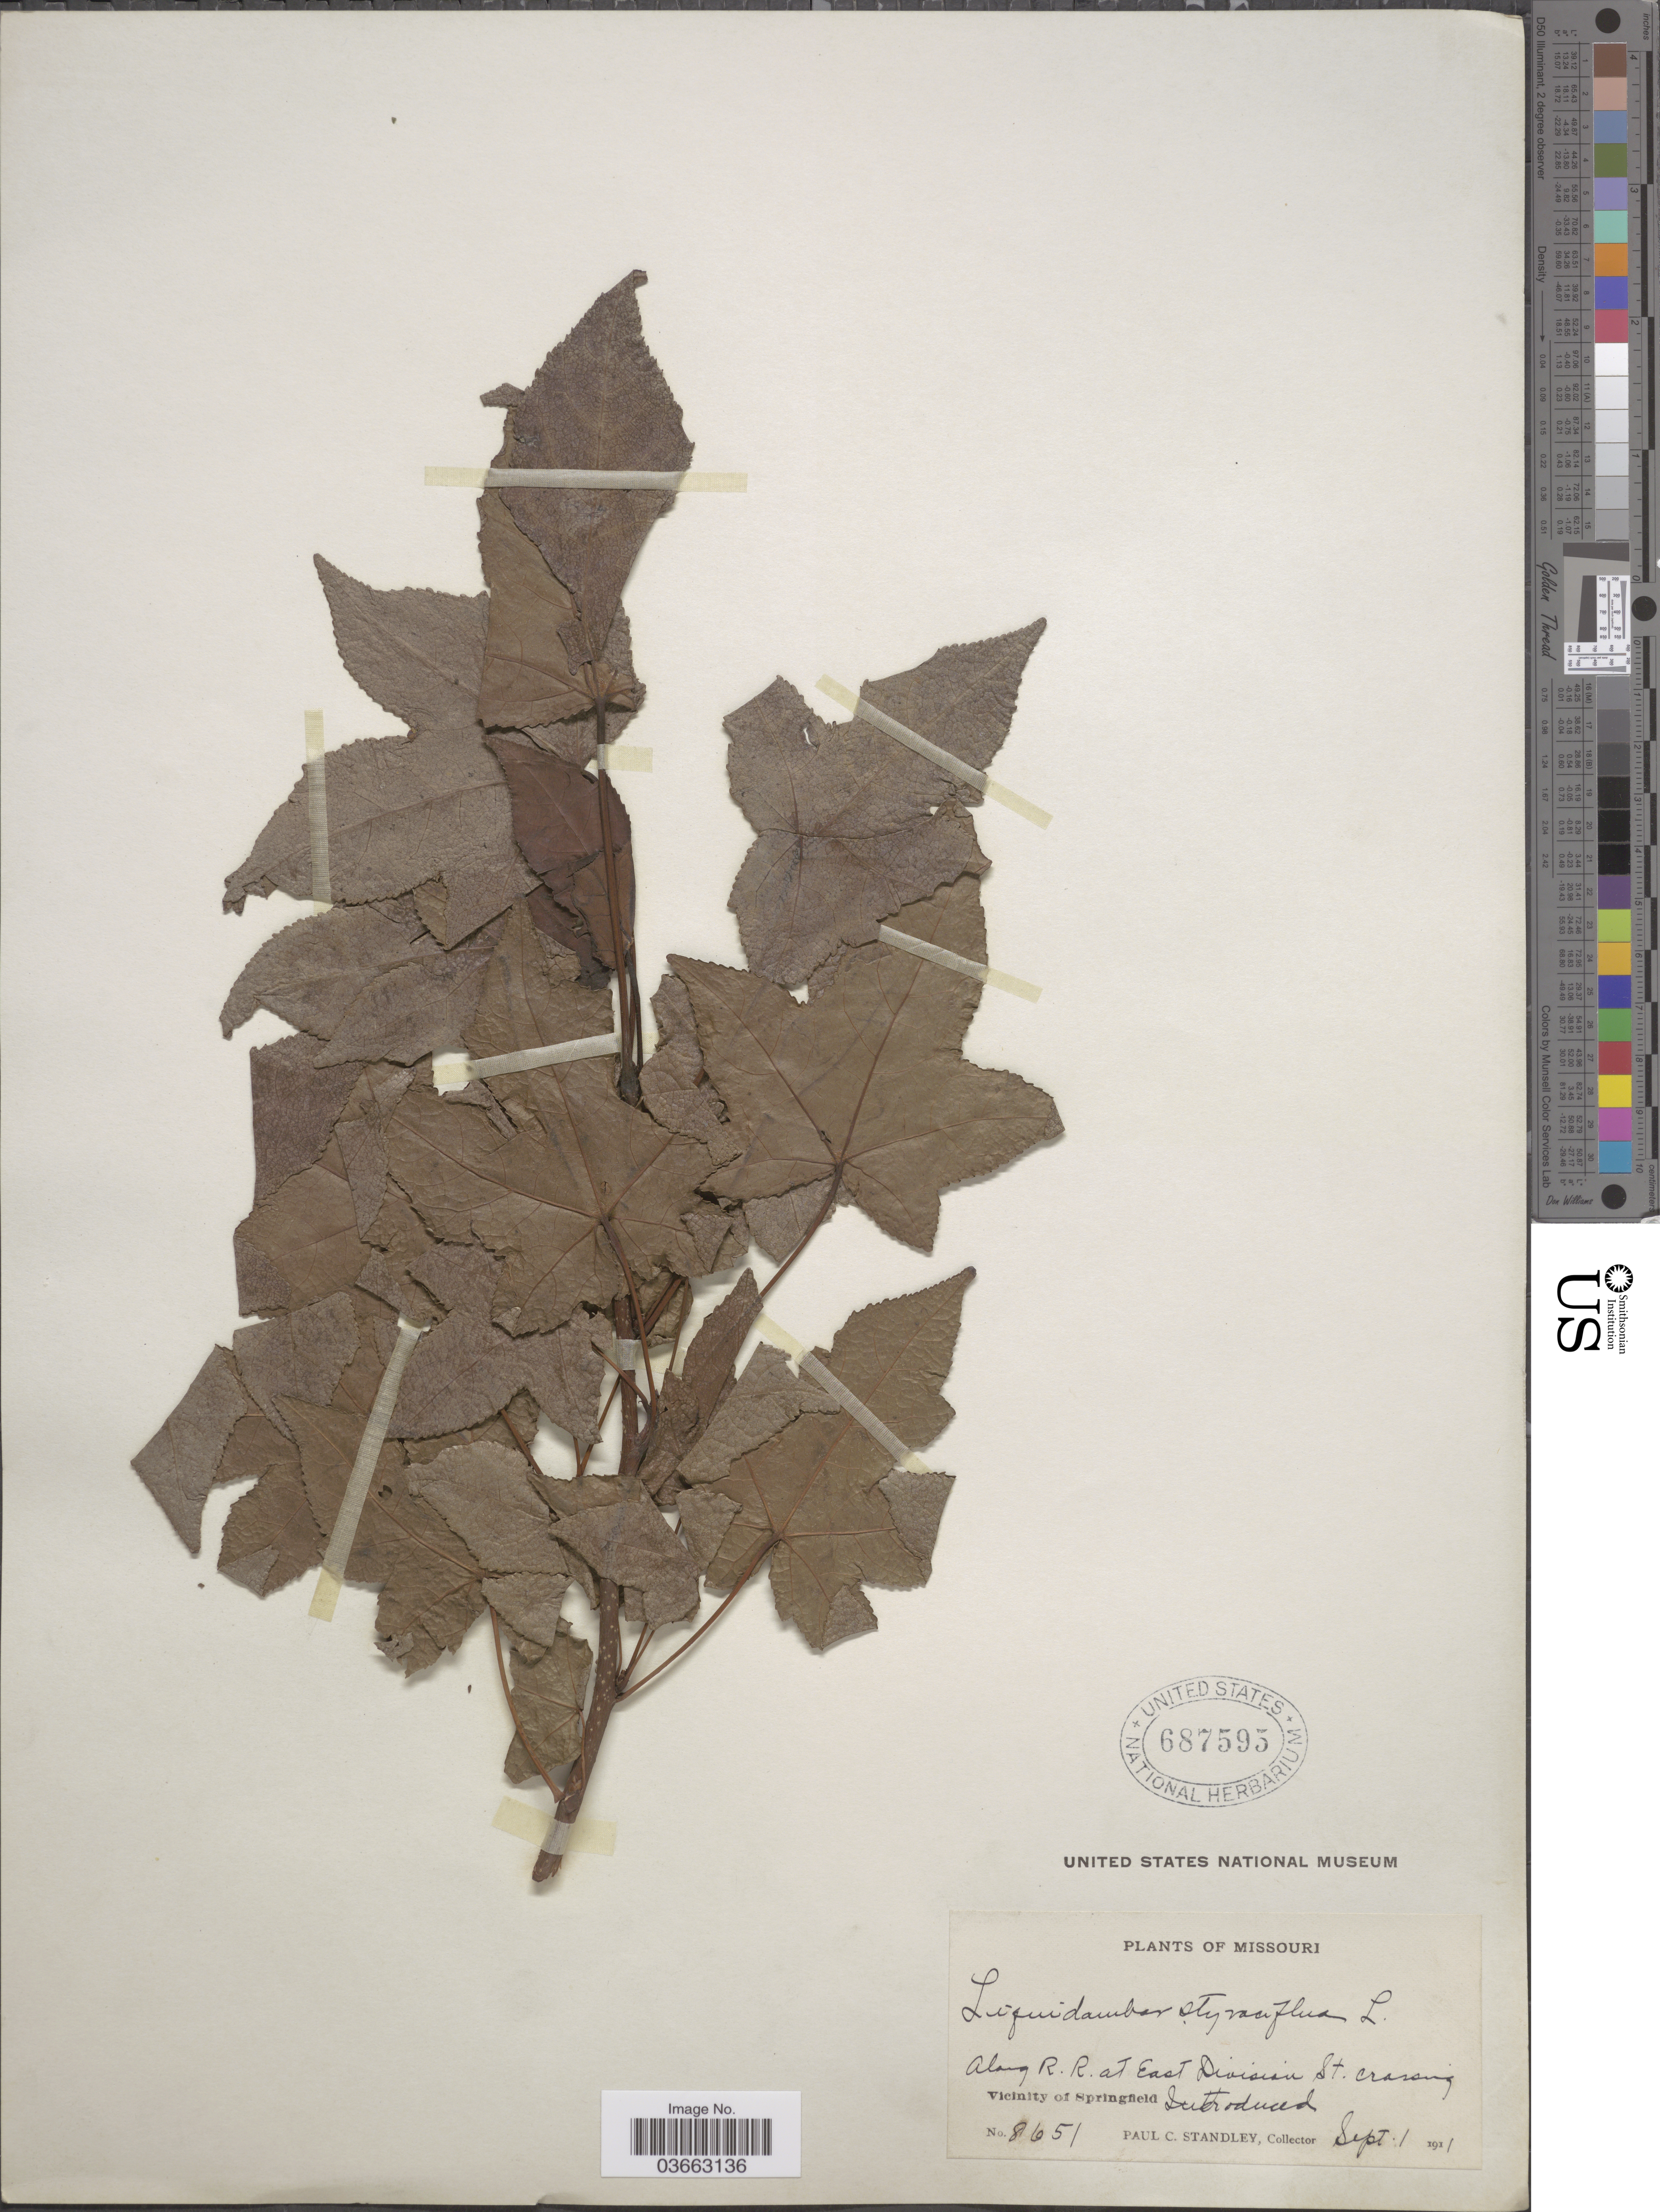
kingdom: Plantae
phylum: Tracheophyta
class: Magnoliopsida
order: Saxifragales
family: Altingiaceae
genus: Liquidambar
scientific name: Liquidambar styraciflua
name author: L.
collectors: P. C. Standley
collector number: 8651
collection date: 1911-09-01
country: United States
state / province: Missouri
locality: Along R. R. at East Division St. crossing. Vicinity of Springfield.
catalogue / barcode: US 687595